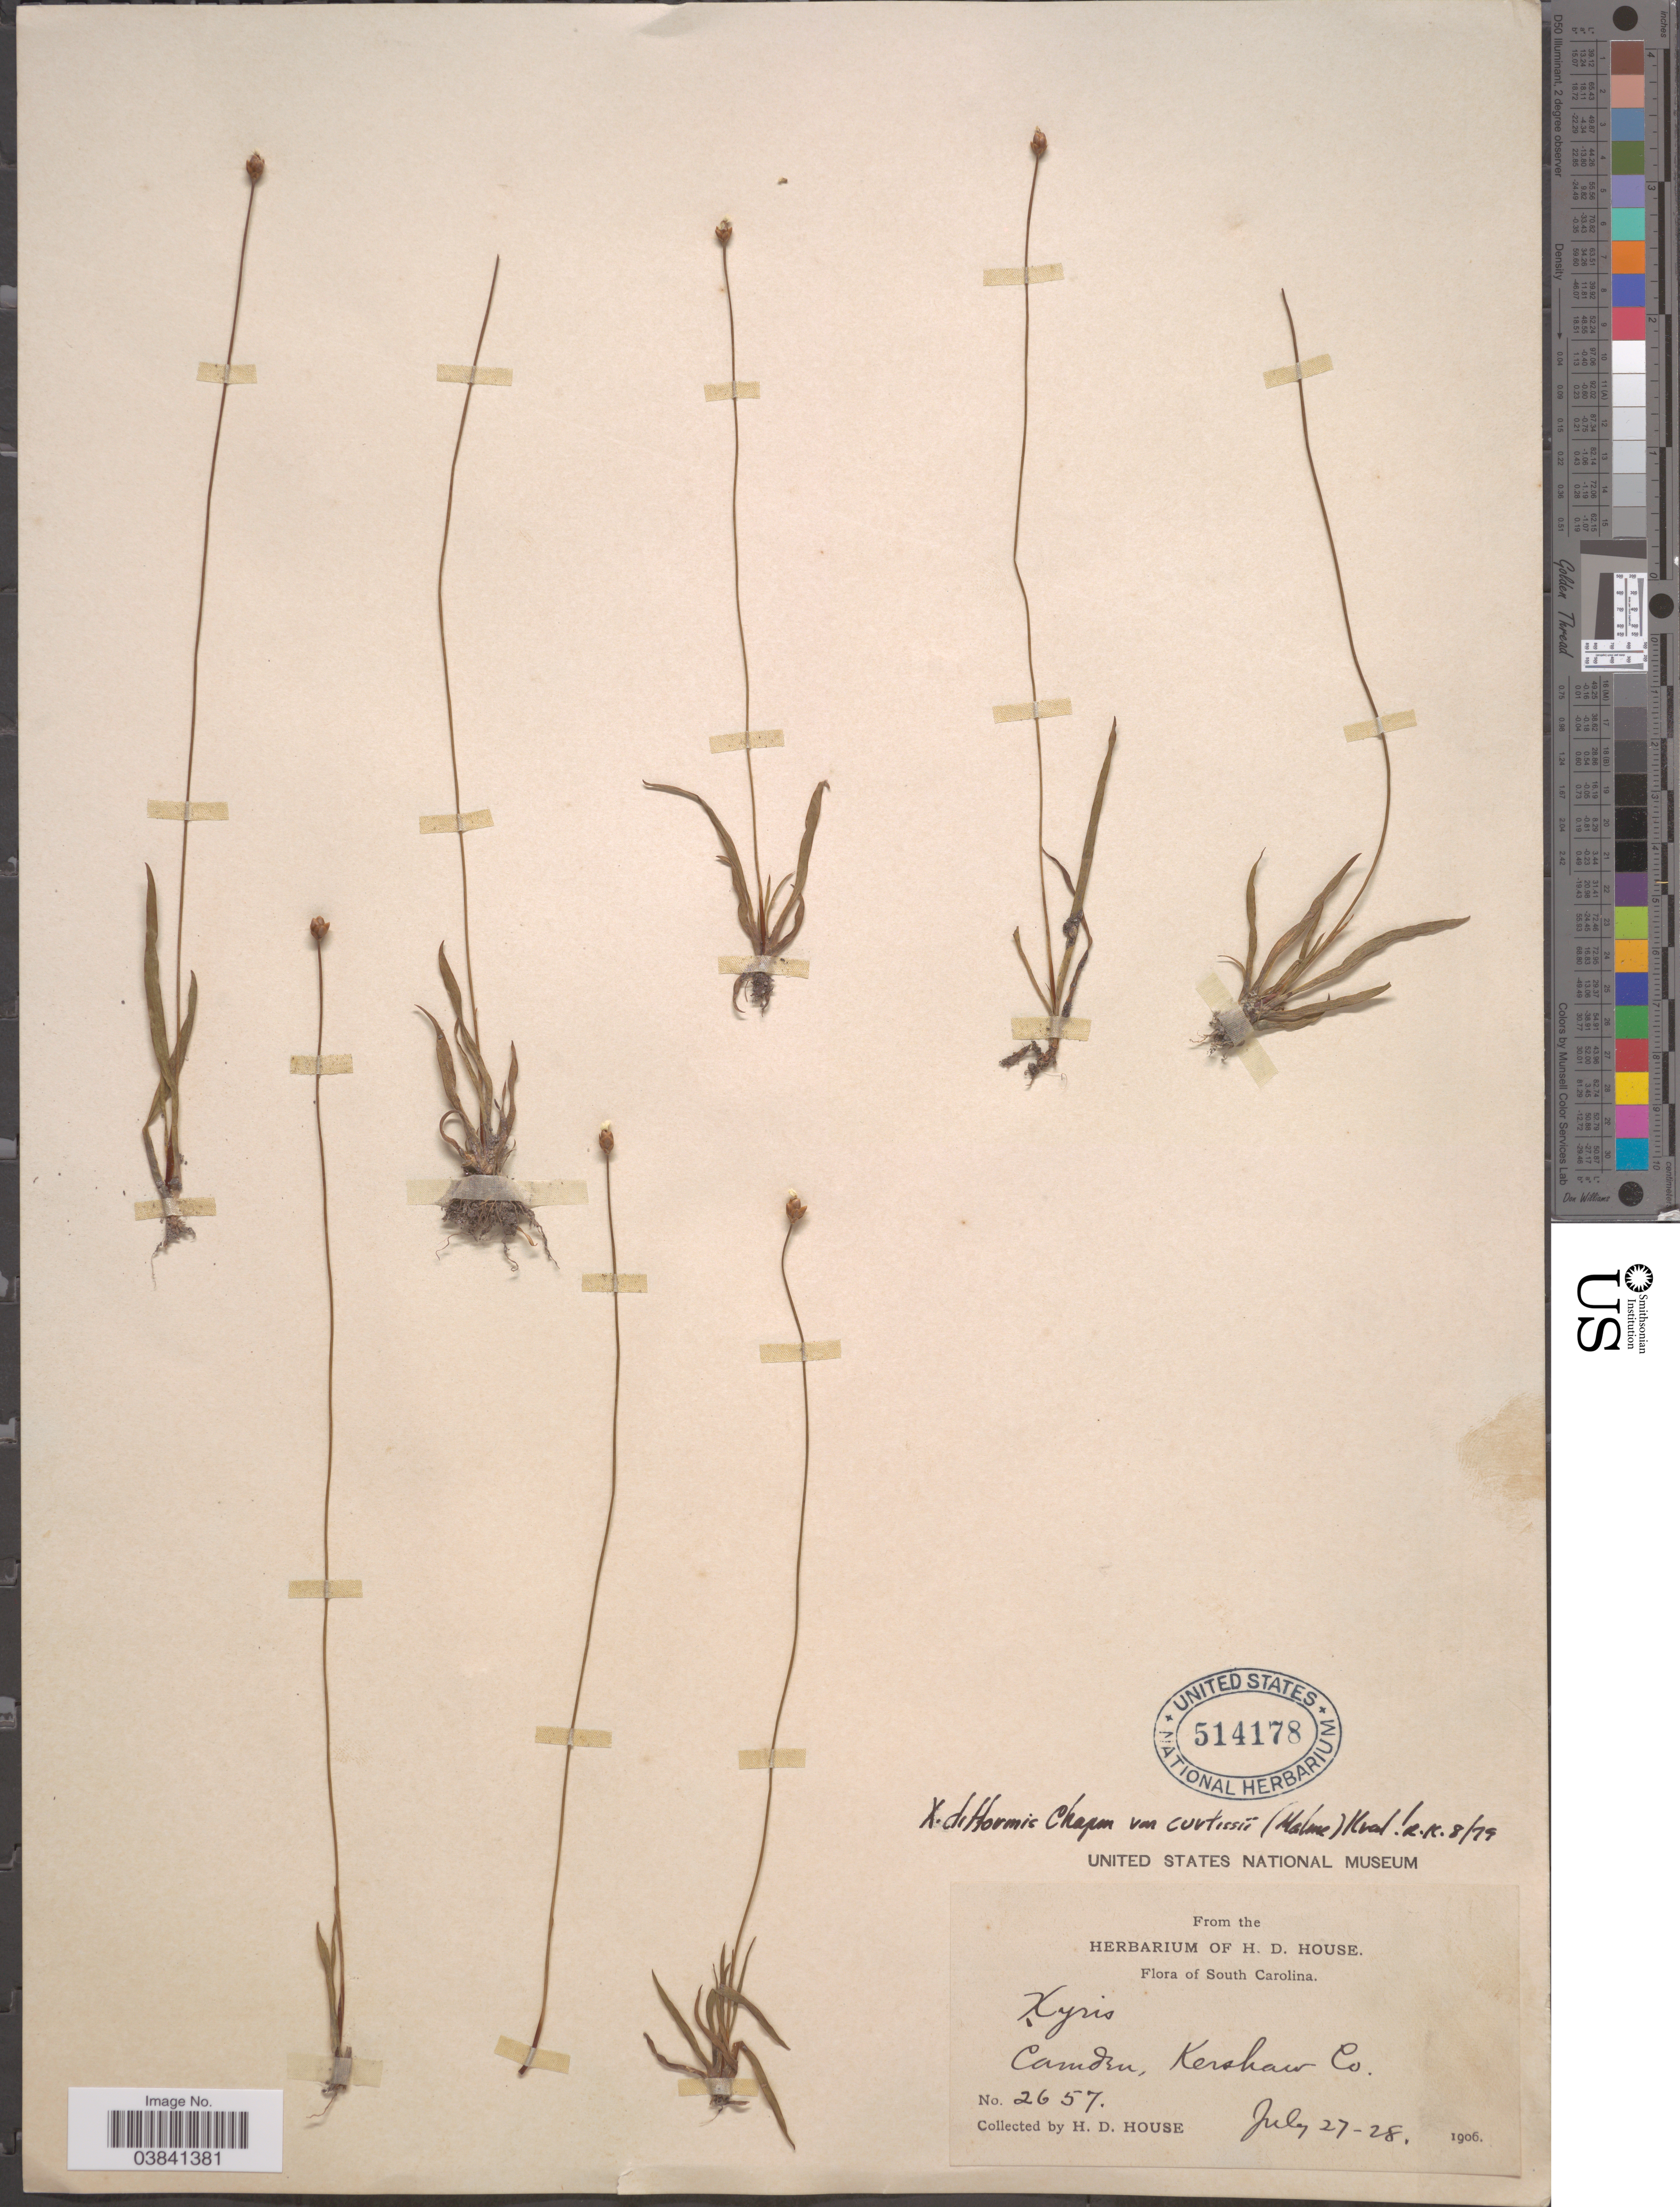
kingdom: Plantae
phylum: Tracheophyta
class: Liliopsida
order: Poales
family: Xyridaceae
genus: Xyris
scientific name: Xyris difformis var. curtissii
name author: (Malme) Kral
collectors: H. D. House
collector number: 2657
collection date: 1906-07-27/1906-07-28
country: United States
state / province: South Carolina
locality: Camden, Kershaw Co.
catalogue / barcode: US 514178